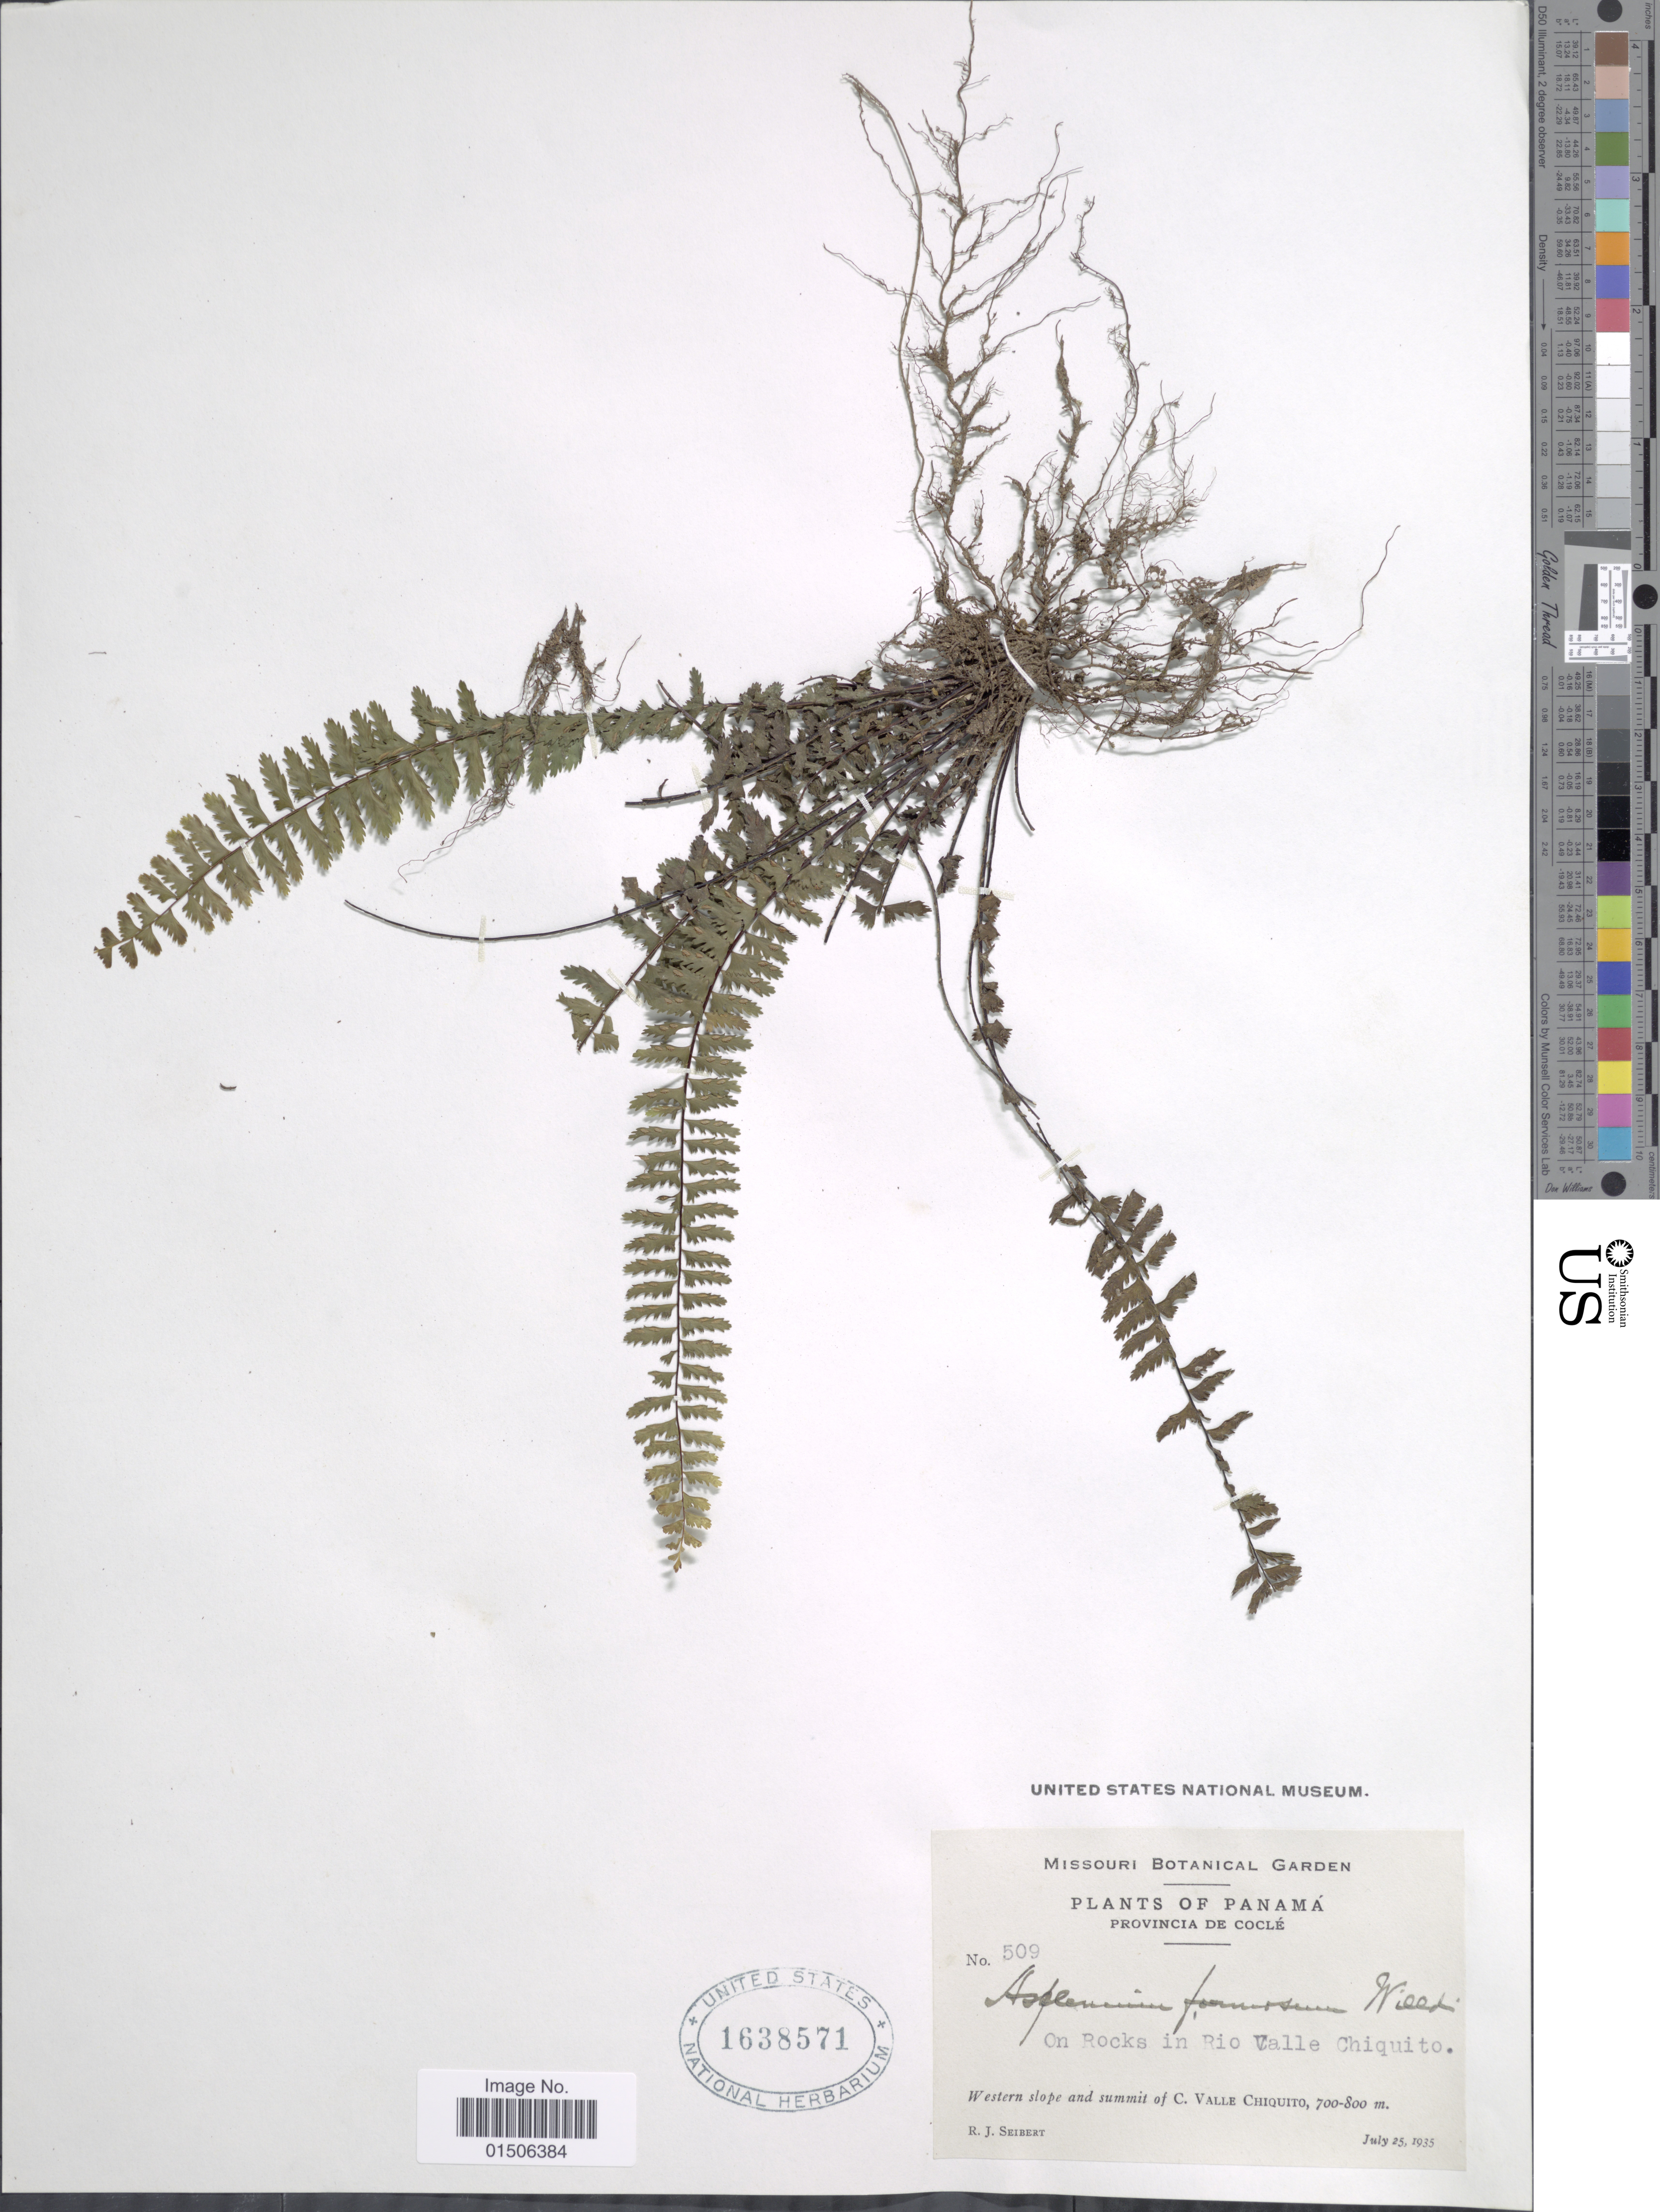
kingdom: Plantae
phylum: Tracheophyta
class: Polypodiopsida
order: Polypodiales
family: Aspleniaceae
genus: Asplenium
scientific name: Asplenium formosum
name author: Willd.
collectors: R. J. Seibert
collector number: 509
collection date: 1935-07-25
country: Panama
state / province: Coclé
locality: Western slope and summit of C. Valle Chiquito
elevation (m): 700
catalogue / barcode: US 1638571